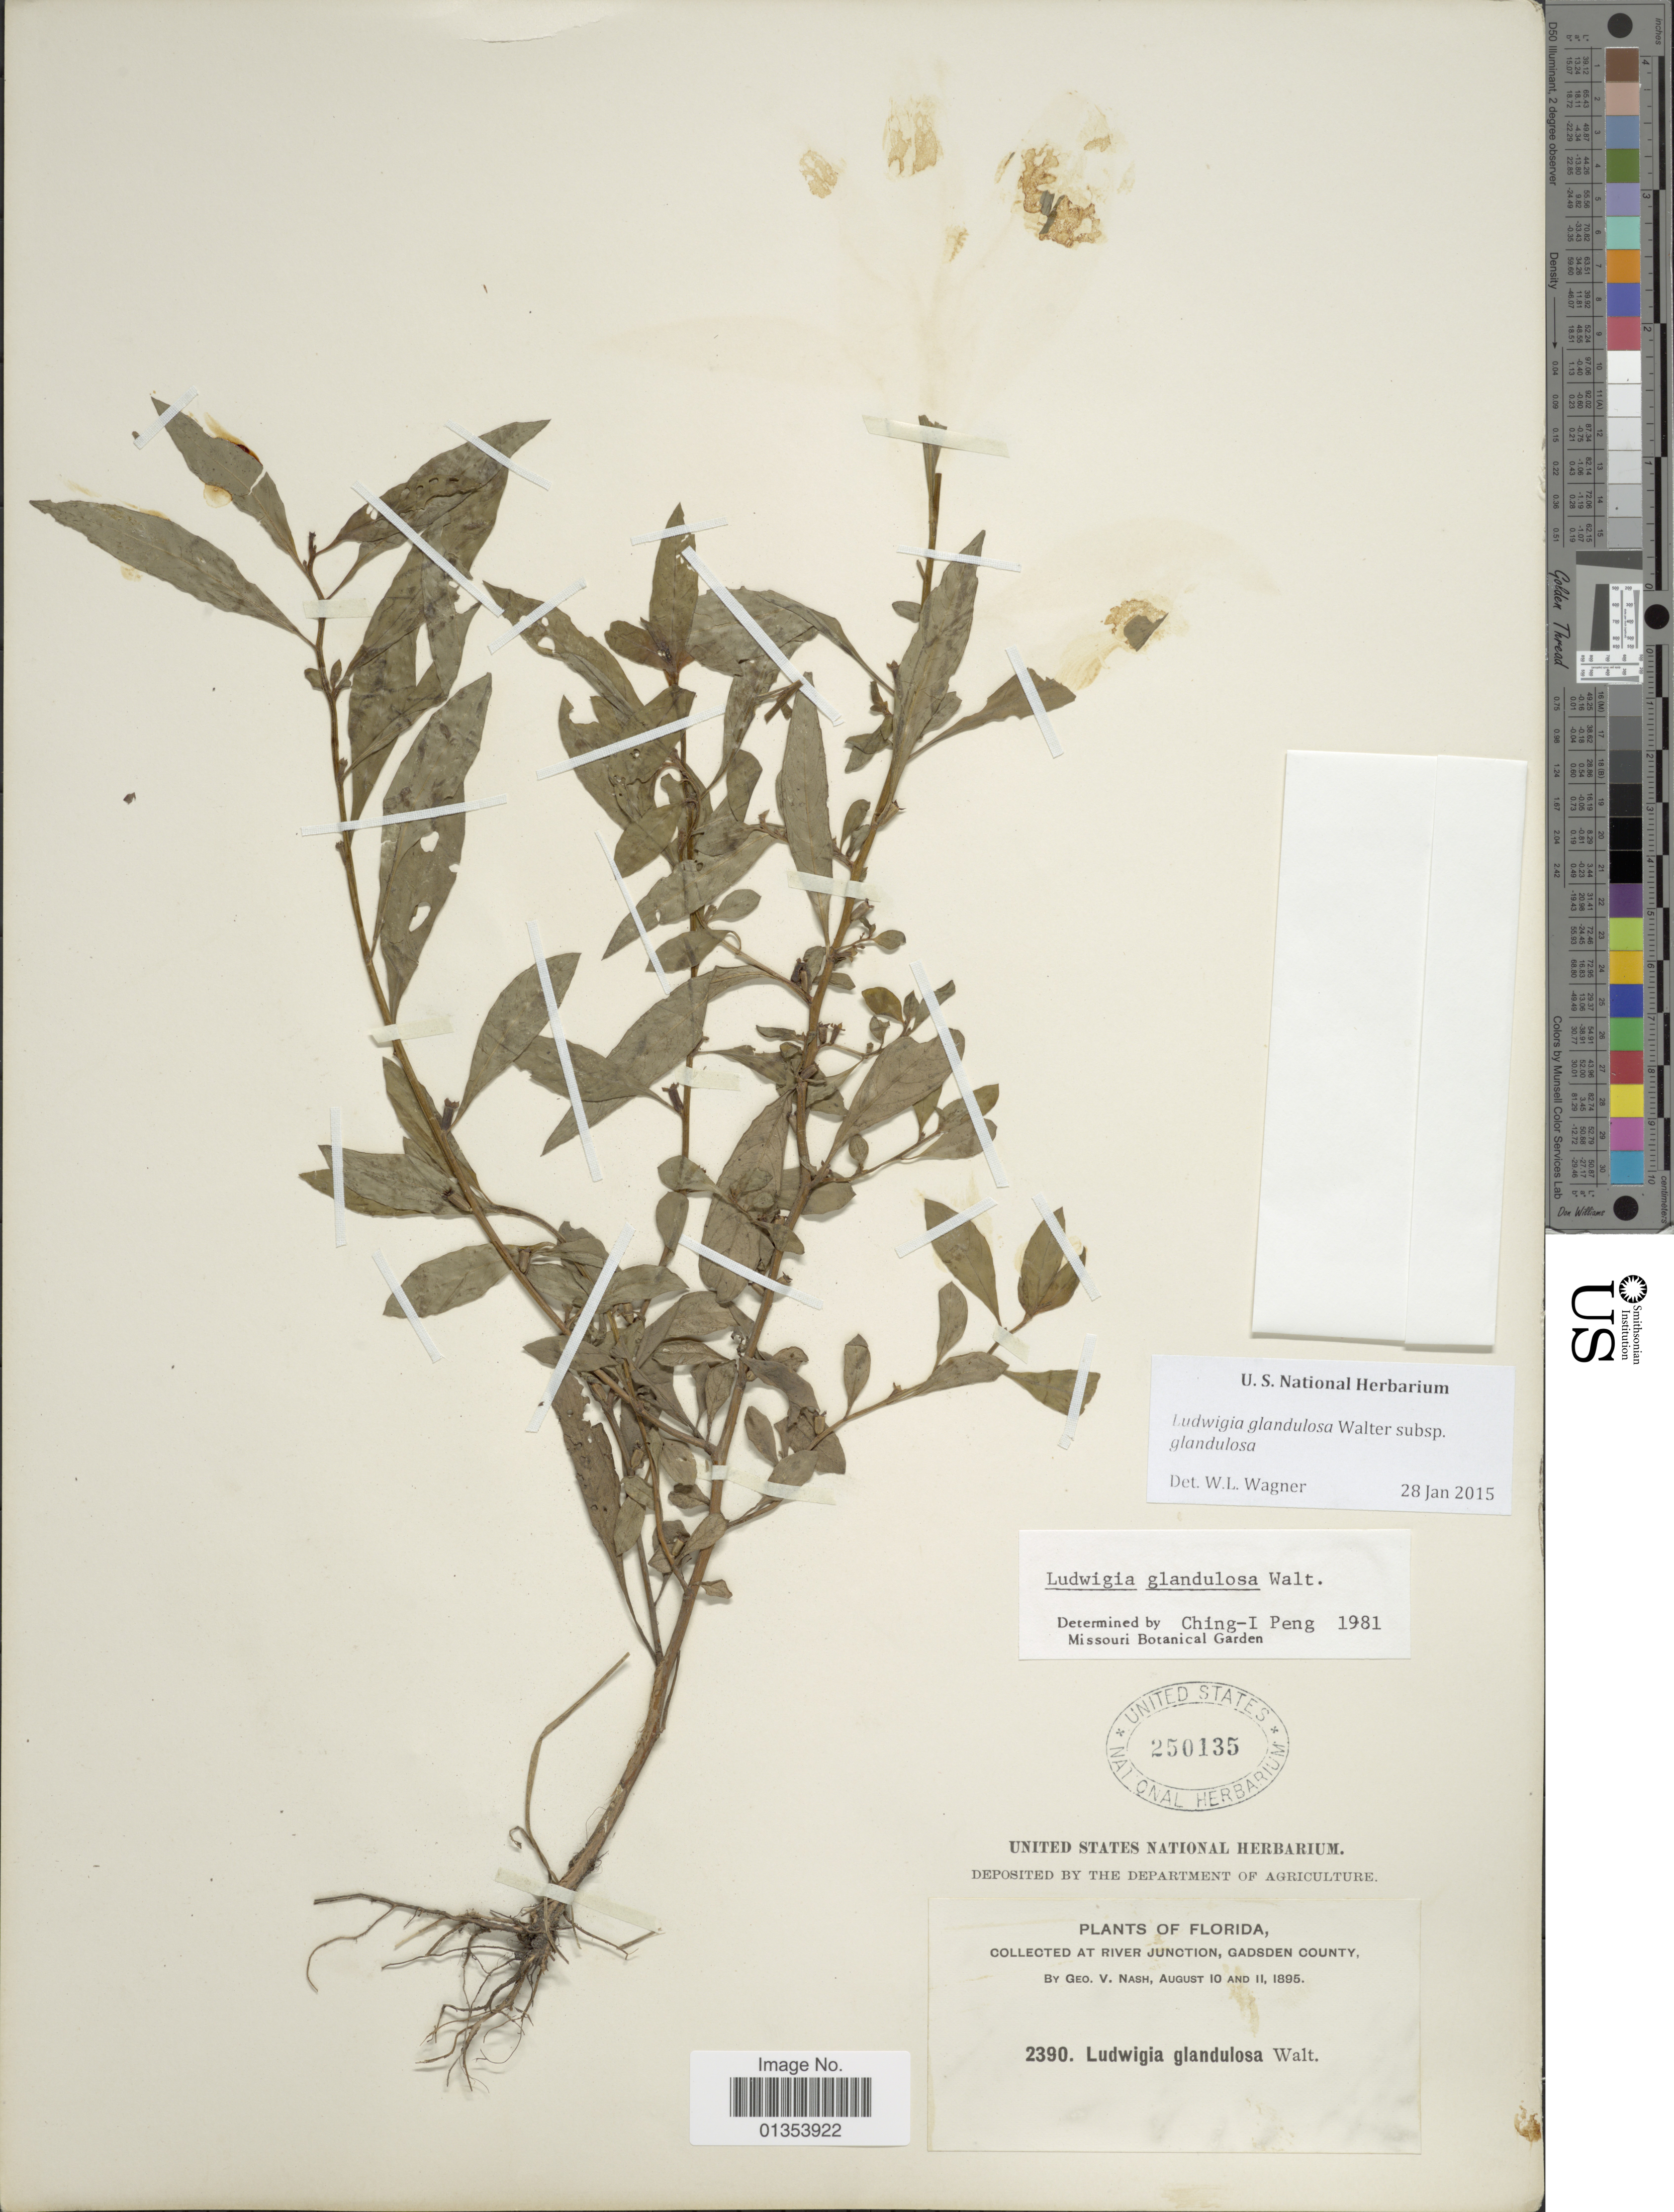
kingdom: Plantae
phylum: Tracheophyta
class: Magnoliopsida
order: Myrtales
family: Onagraceae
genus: Ludwigia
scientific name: Ludwigia glandulosa subsp. glandulosa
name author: Walter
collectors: G. V. Nash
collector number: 2390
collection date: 1895-08-10/1895-08-11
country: United States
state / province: Florida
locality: River Junction, Gadsden County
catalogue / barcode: US 250135